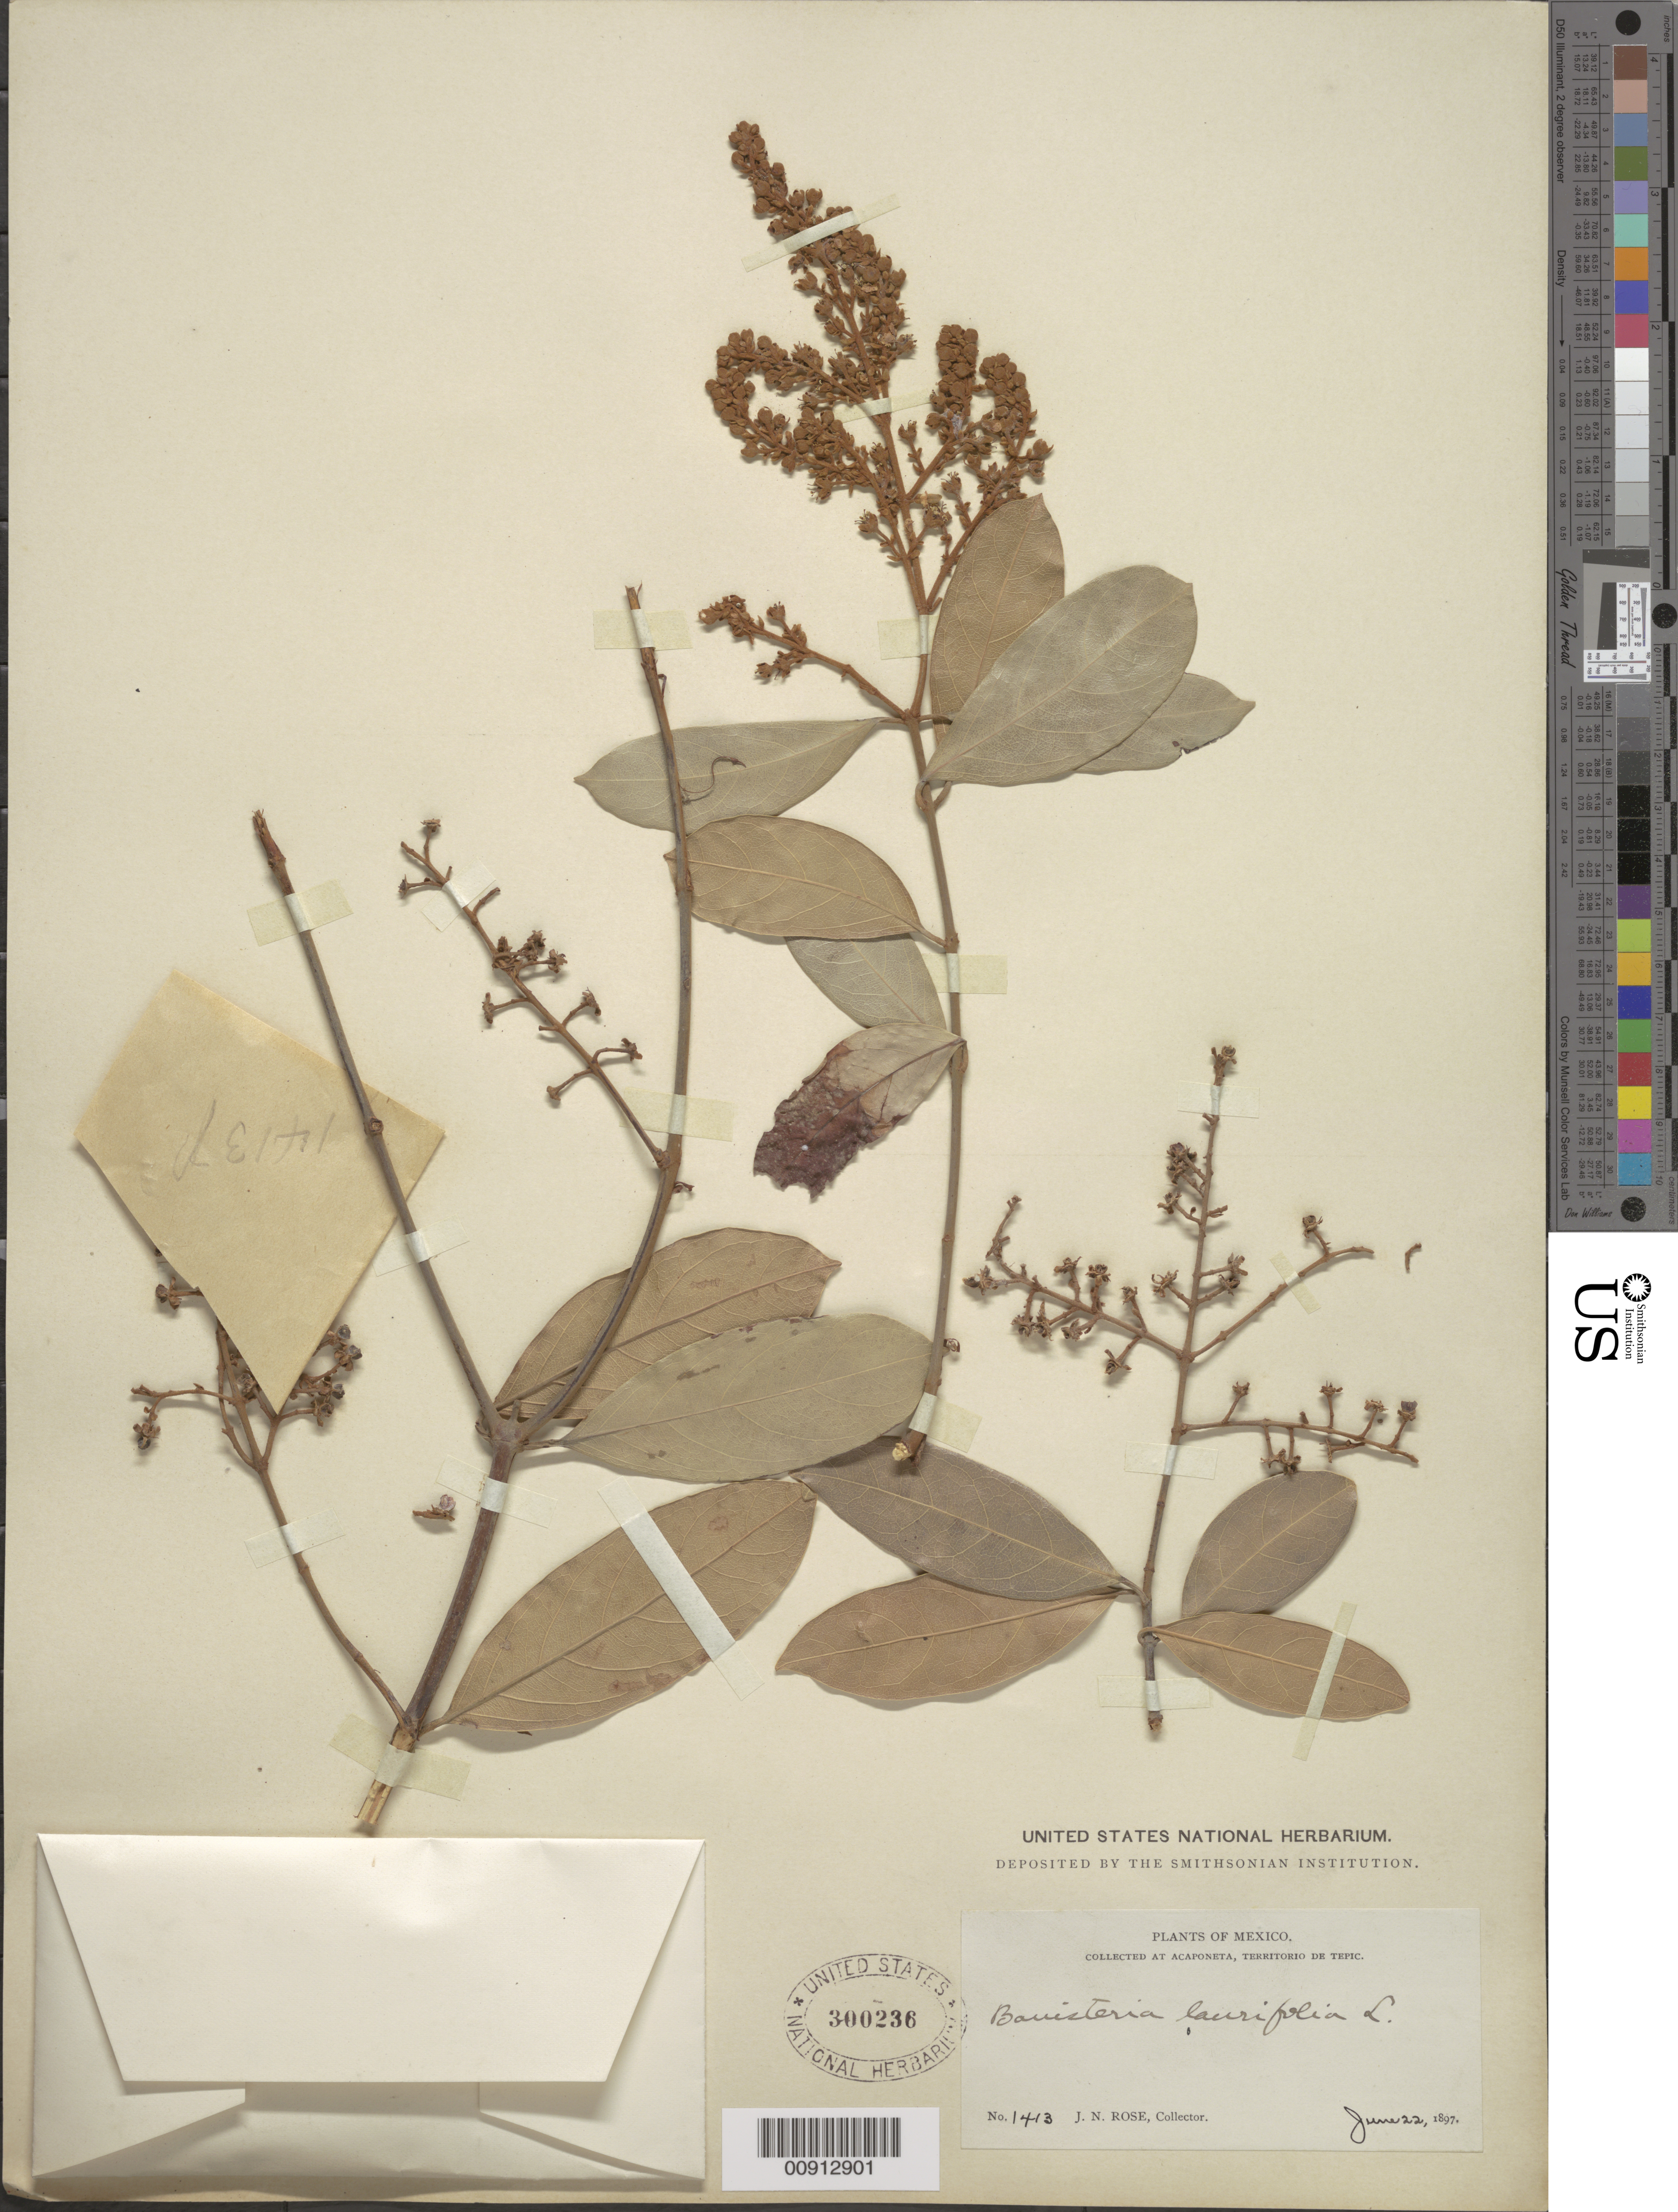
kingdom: Plantae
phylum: Tracheophyta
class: Magnoliopsida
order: Malpighiales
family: Malpighiaceae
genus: Heteropterys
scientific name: Heteropterys laurifolia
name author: (L.) A. Juss.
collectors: J. N. Rose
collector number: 1413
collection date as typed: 22 Jun 1897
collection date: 1897-06-22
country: Mexico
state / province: Nayarit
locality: Acaponeta, Territorio de Tepic.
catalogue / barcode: US 300236